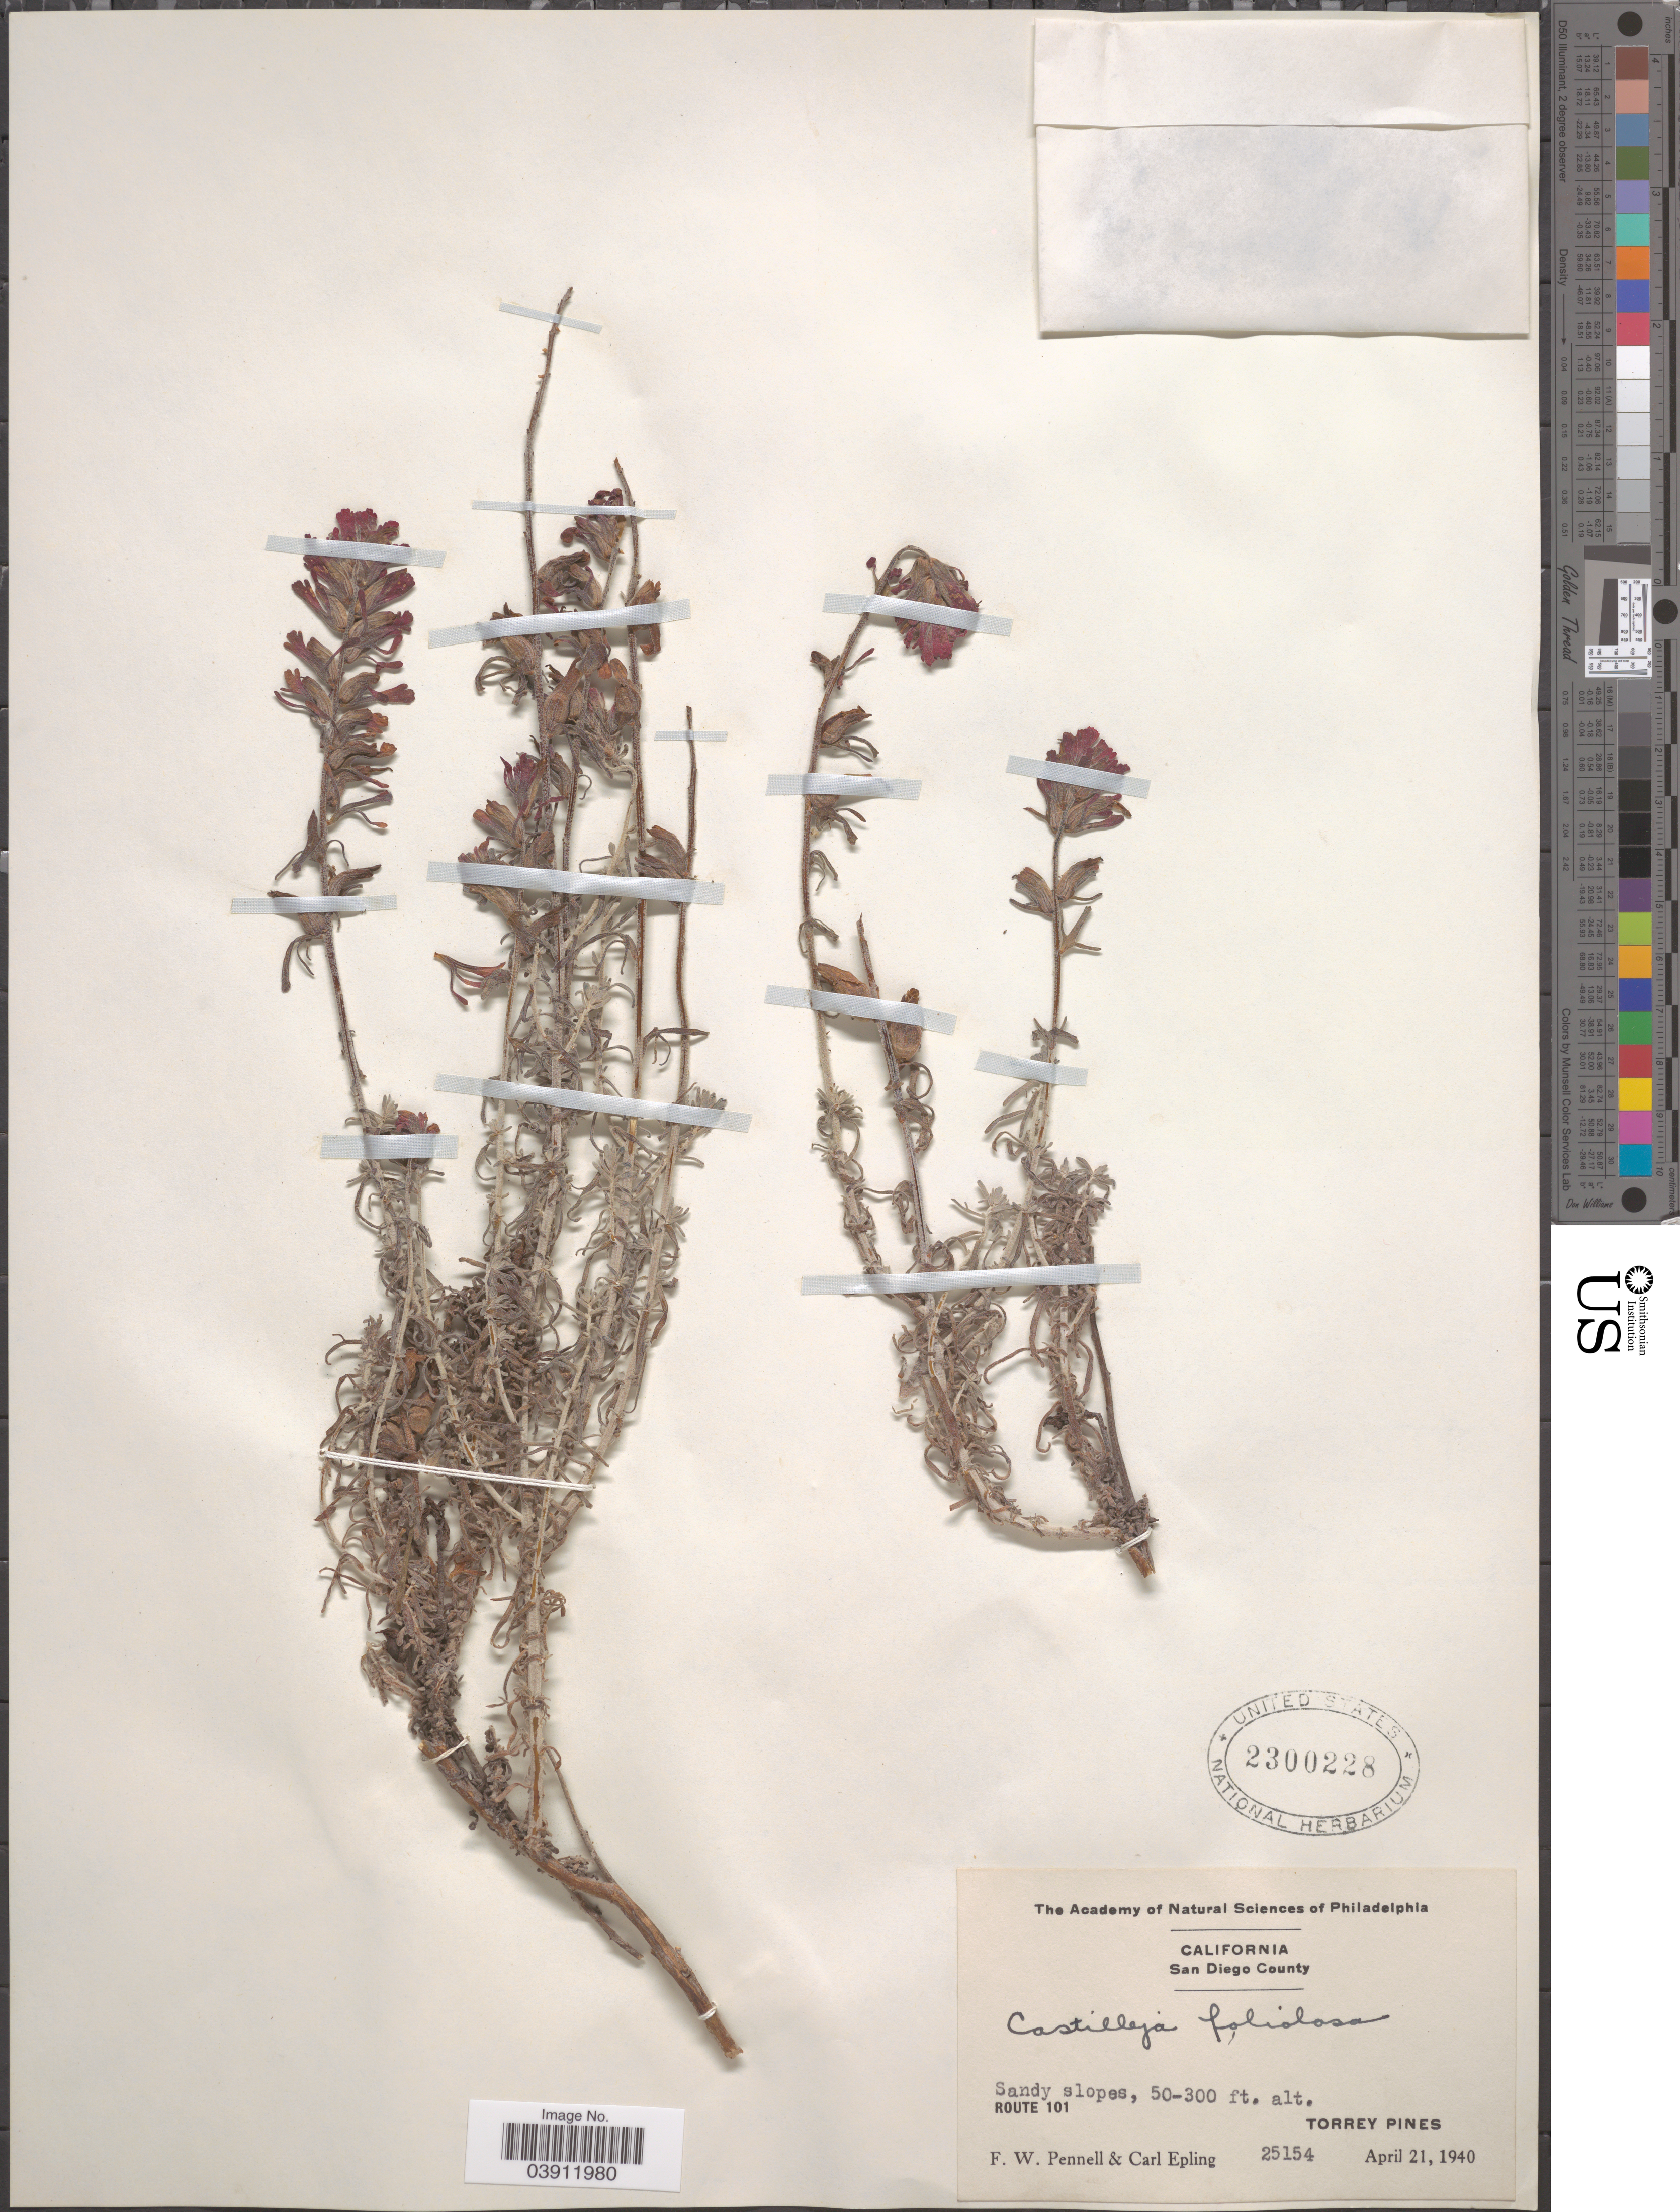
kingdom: Plantae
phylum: Tracheophyta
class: Magnoliopsida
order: Lamiales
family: Orobanchaceae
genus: Castilleja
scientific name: Castilleja foliolosa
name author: Hook. f.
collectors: F. W. Pennell & C. C. Epling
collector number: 25154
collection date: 1940-04-21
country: United States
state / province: California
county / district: San Diego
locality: San Diego County. Route 101, Torrey Pines.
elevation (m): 15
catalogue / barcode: US 2300228